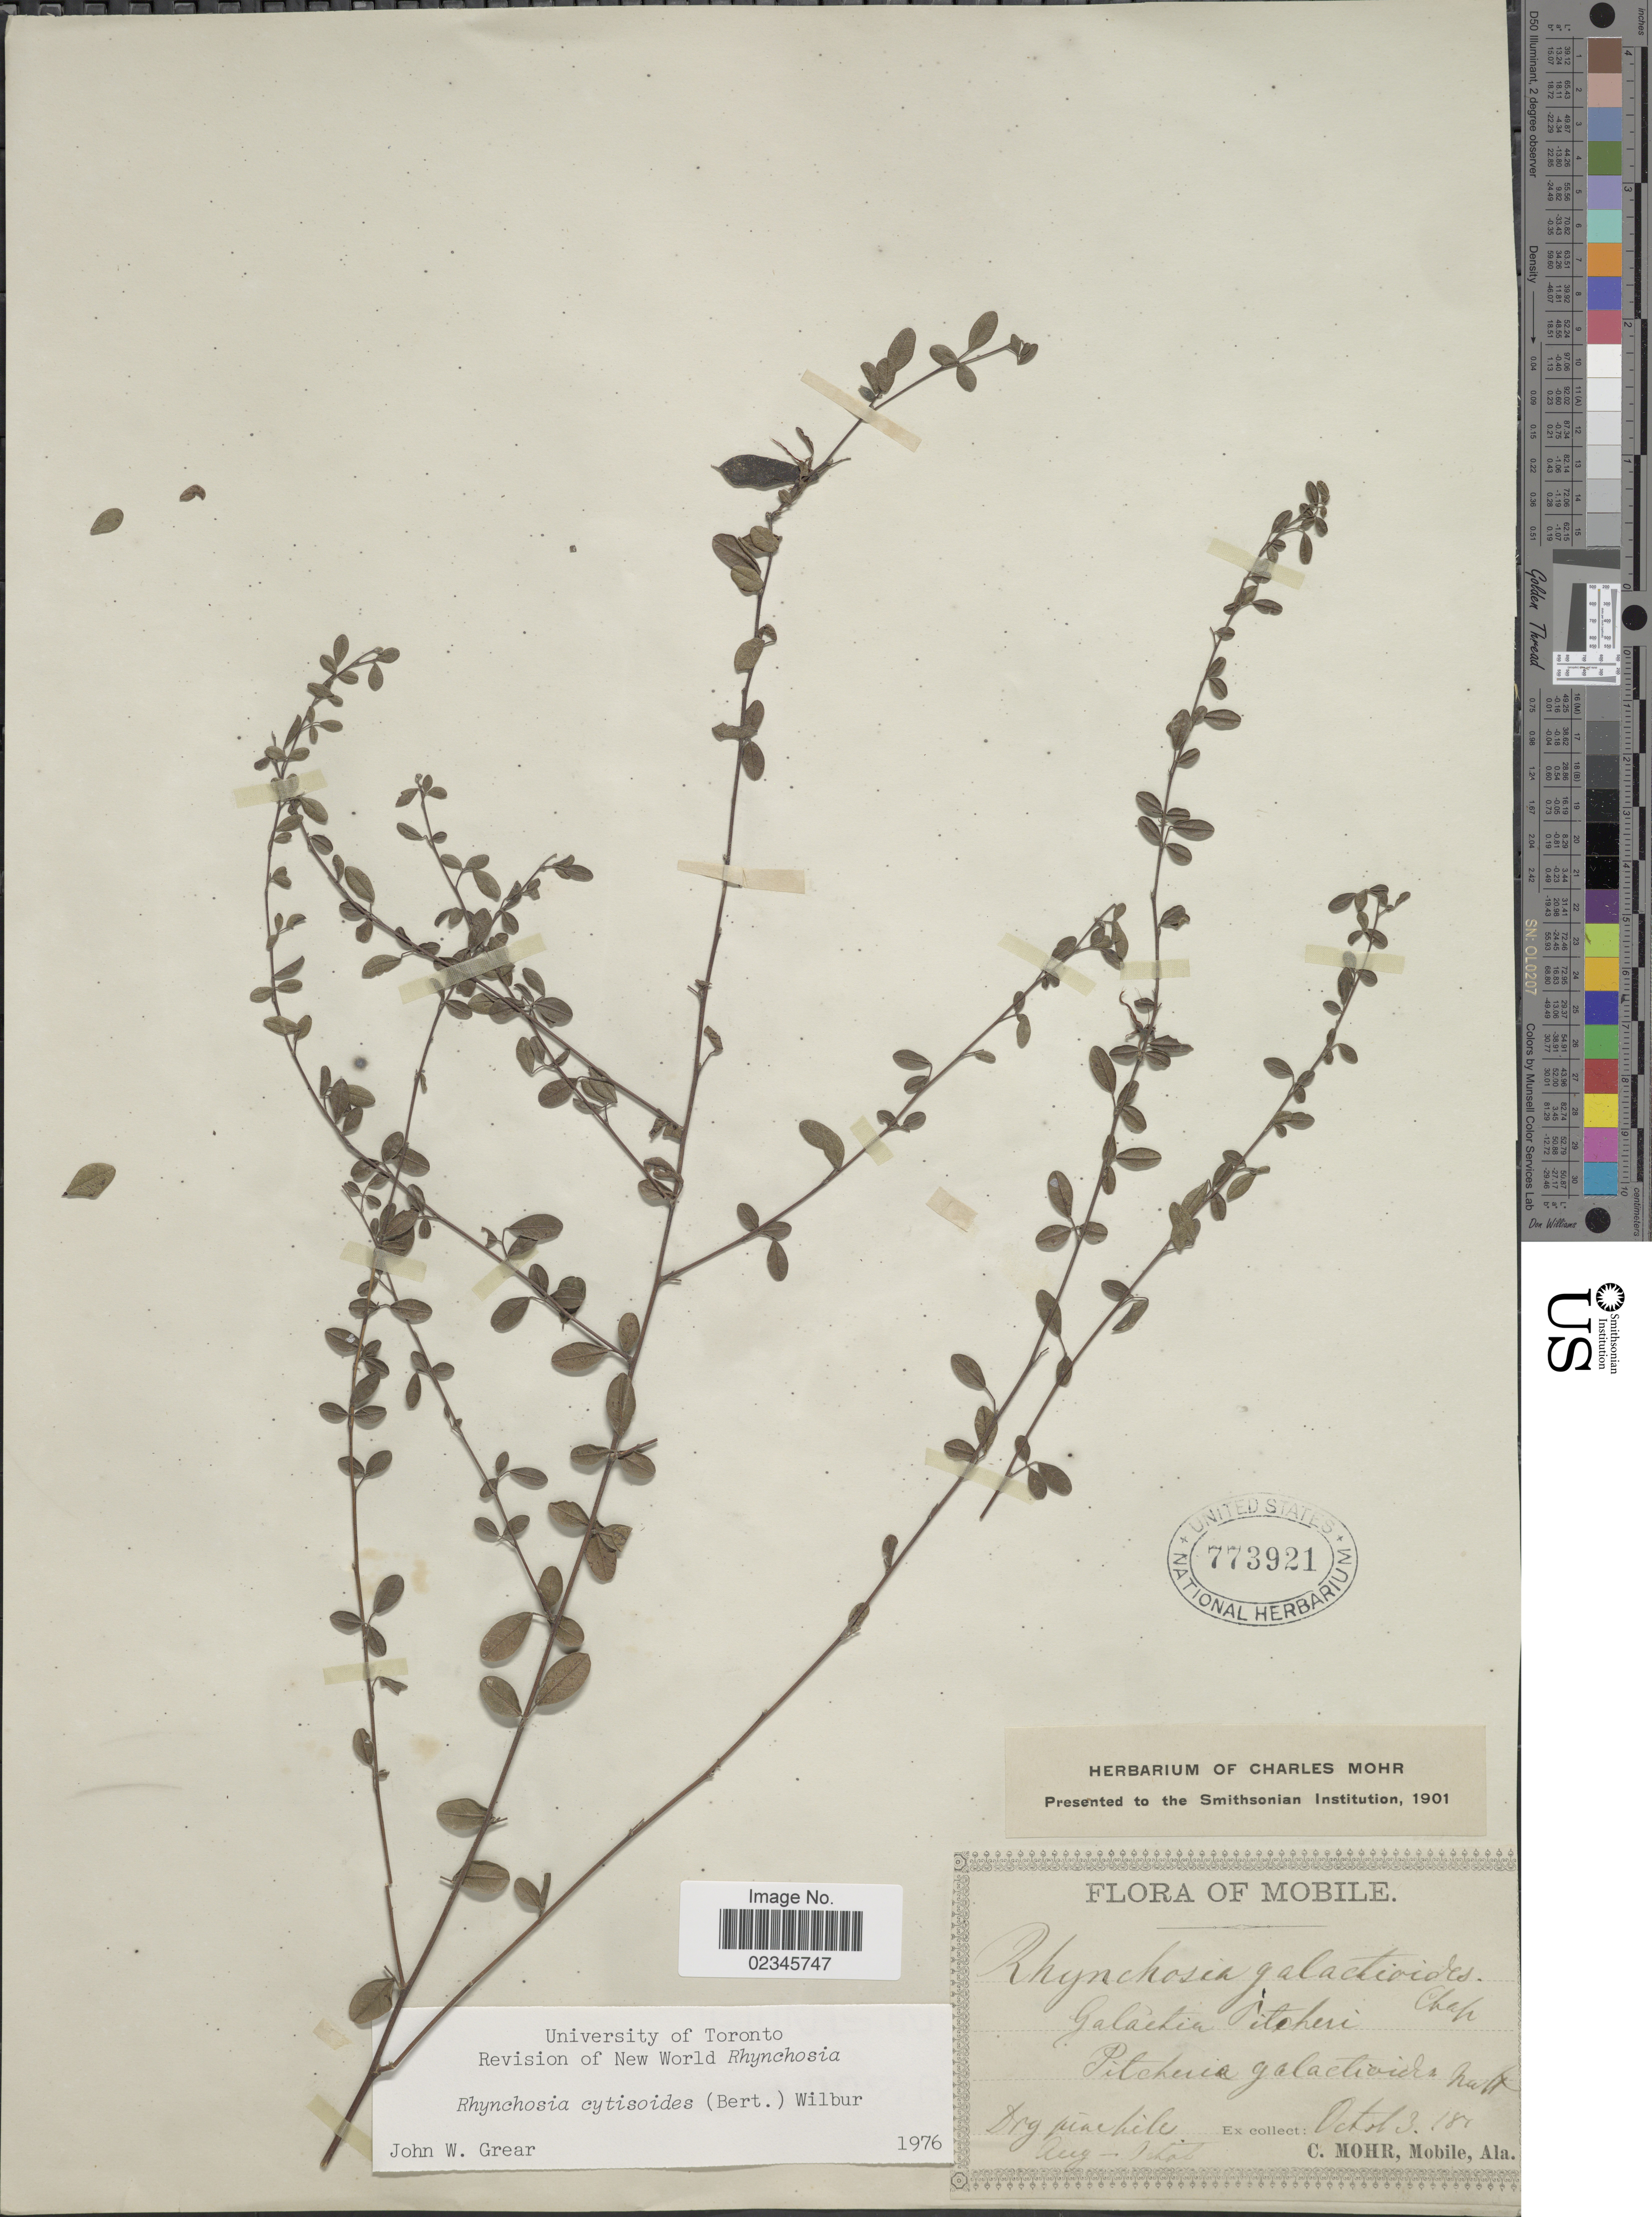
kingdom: Plantae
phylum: Tracheophyta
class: Magnoliopsida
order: Fabales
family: Fabaceae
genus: Rhynchosia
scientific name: Rhynchosia cytisoides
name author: (Bertol.) Wilbur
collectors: Mohr, C. T. (herbarium)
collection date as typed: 18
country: United States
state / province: Alabama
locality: Mobile, dry pinehill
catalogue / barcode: US 773921